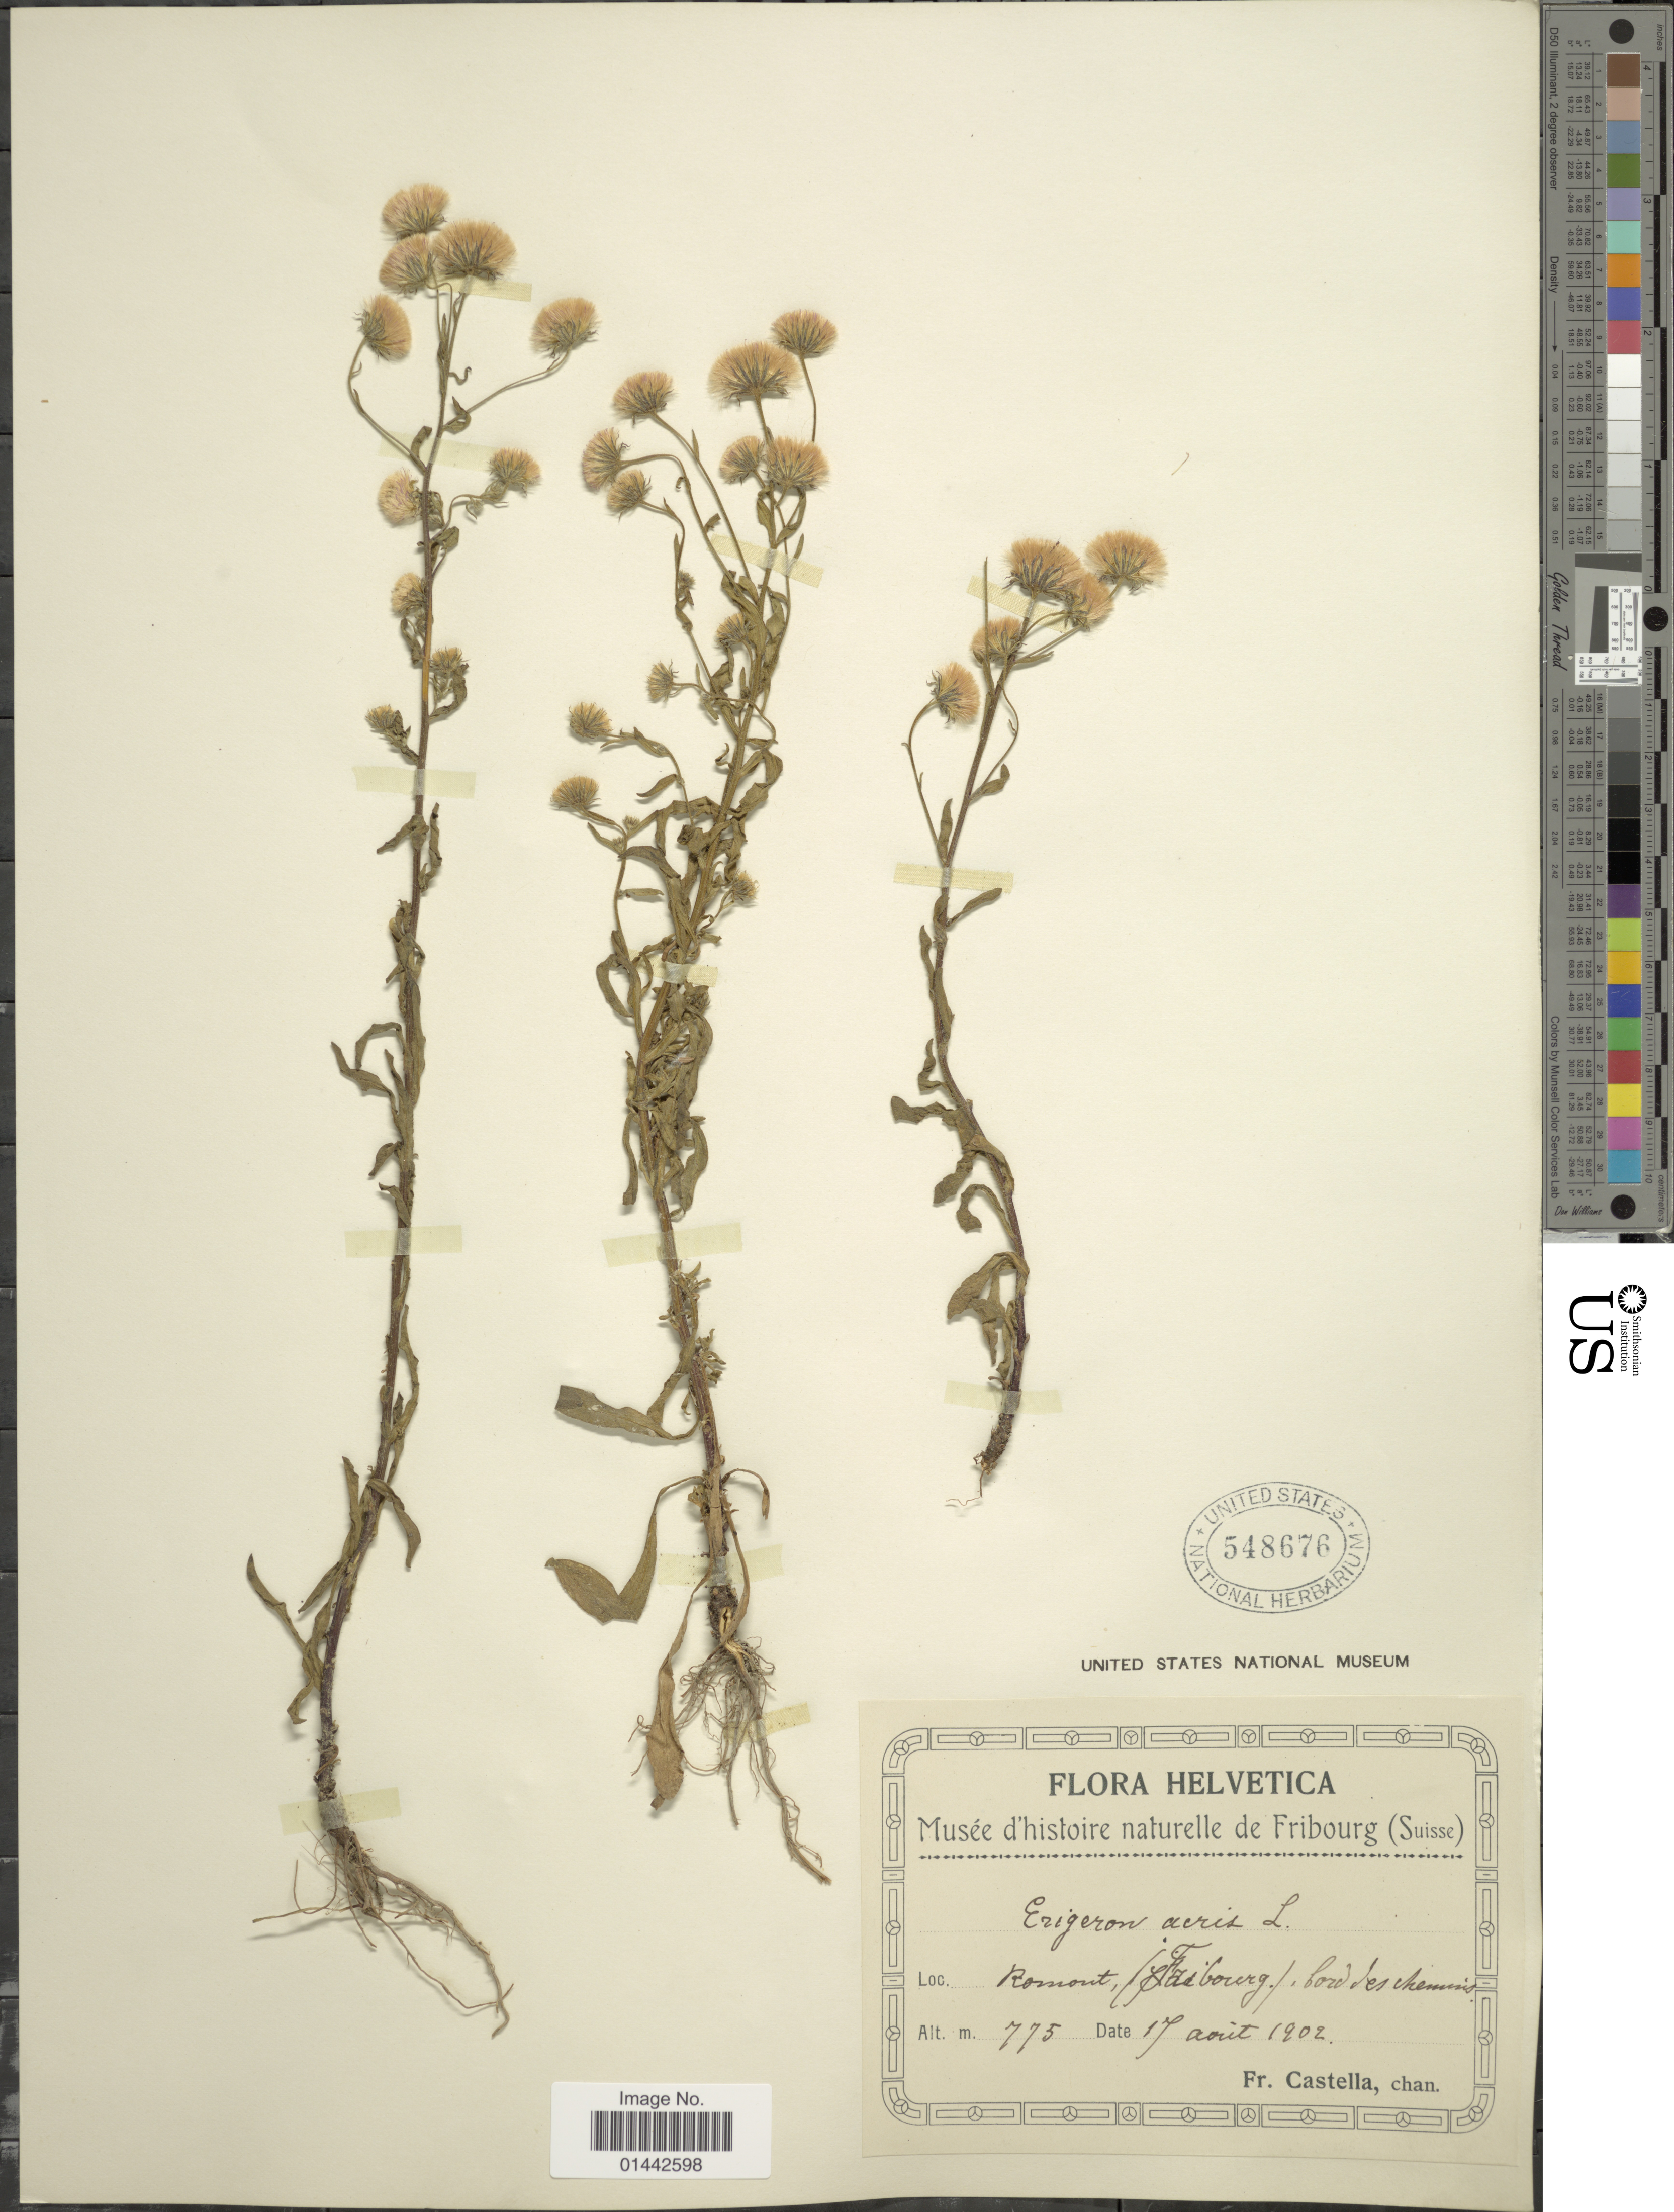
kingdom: Plantae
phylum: Tracheophyta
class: Magnoliopsida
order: Asterales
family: Asteraceae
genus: Erigeron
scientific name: Erigeron acris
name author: L.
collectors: Fr. Castella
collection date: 1902-08-17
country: Switzerland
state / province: Fribourg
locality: Helvetica, Romont (Fribourg), bord des chemins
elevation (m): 775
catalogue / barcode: US 548676